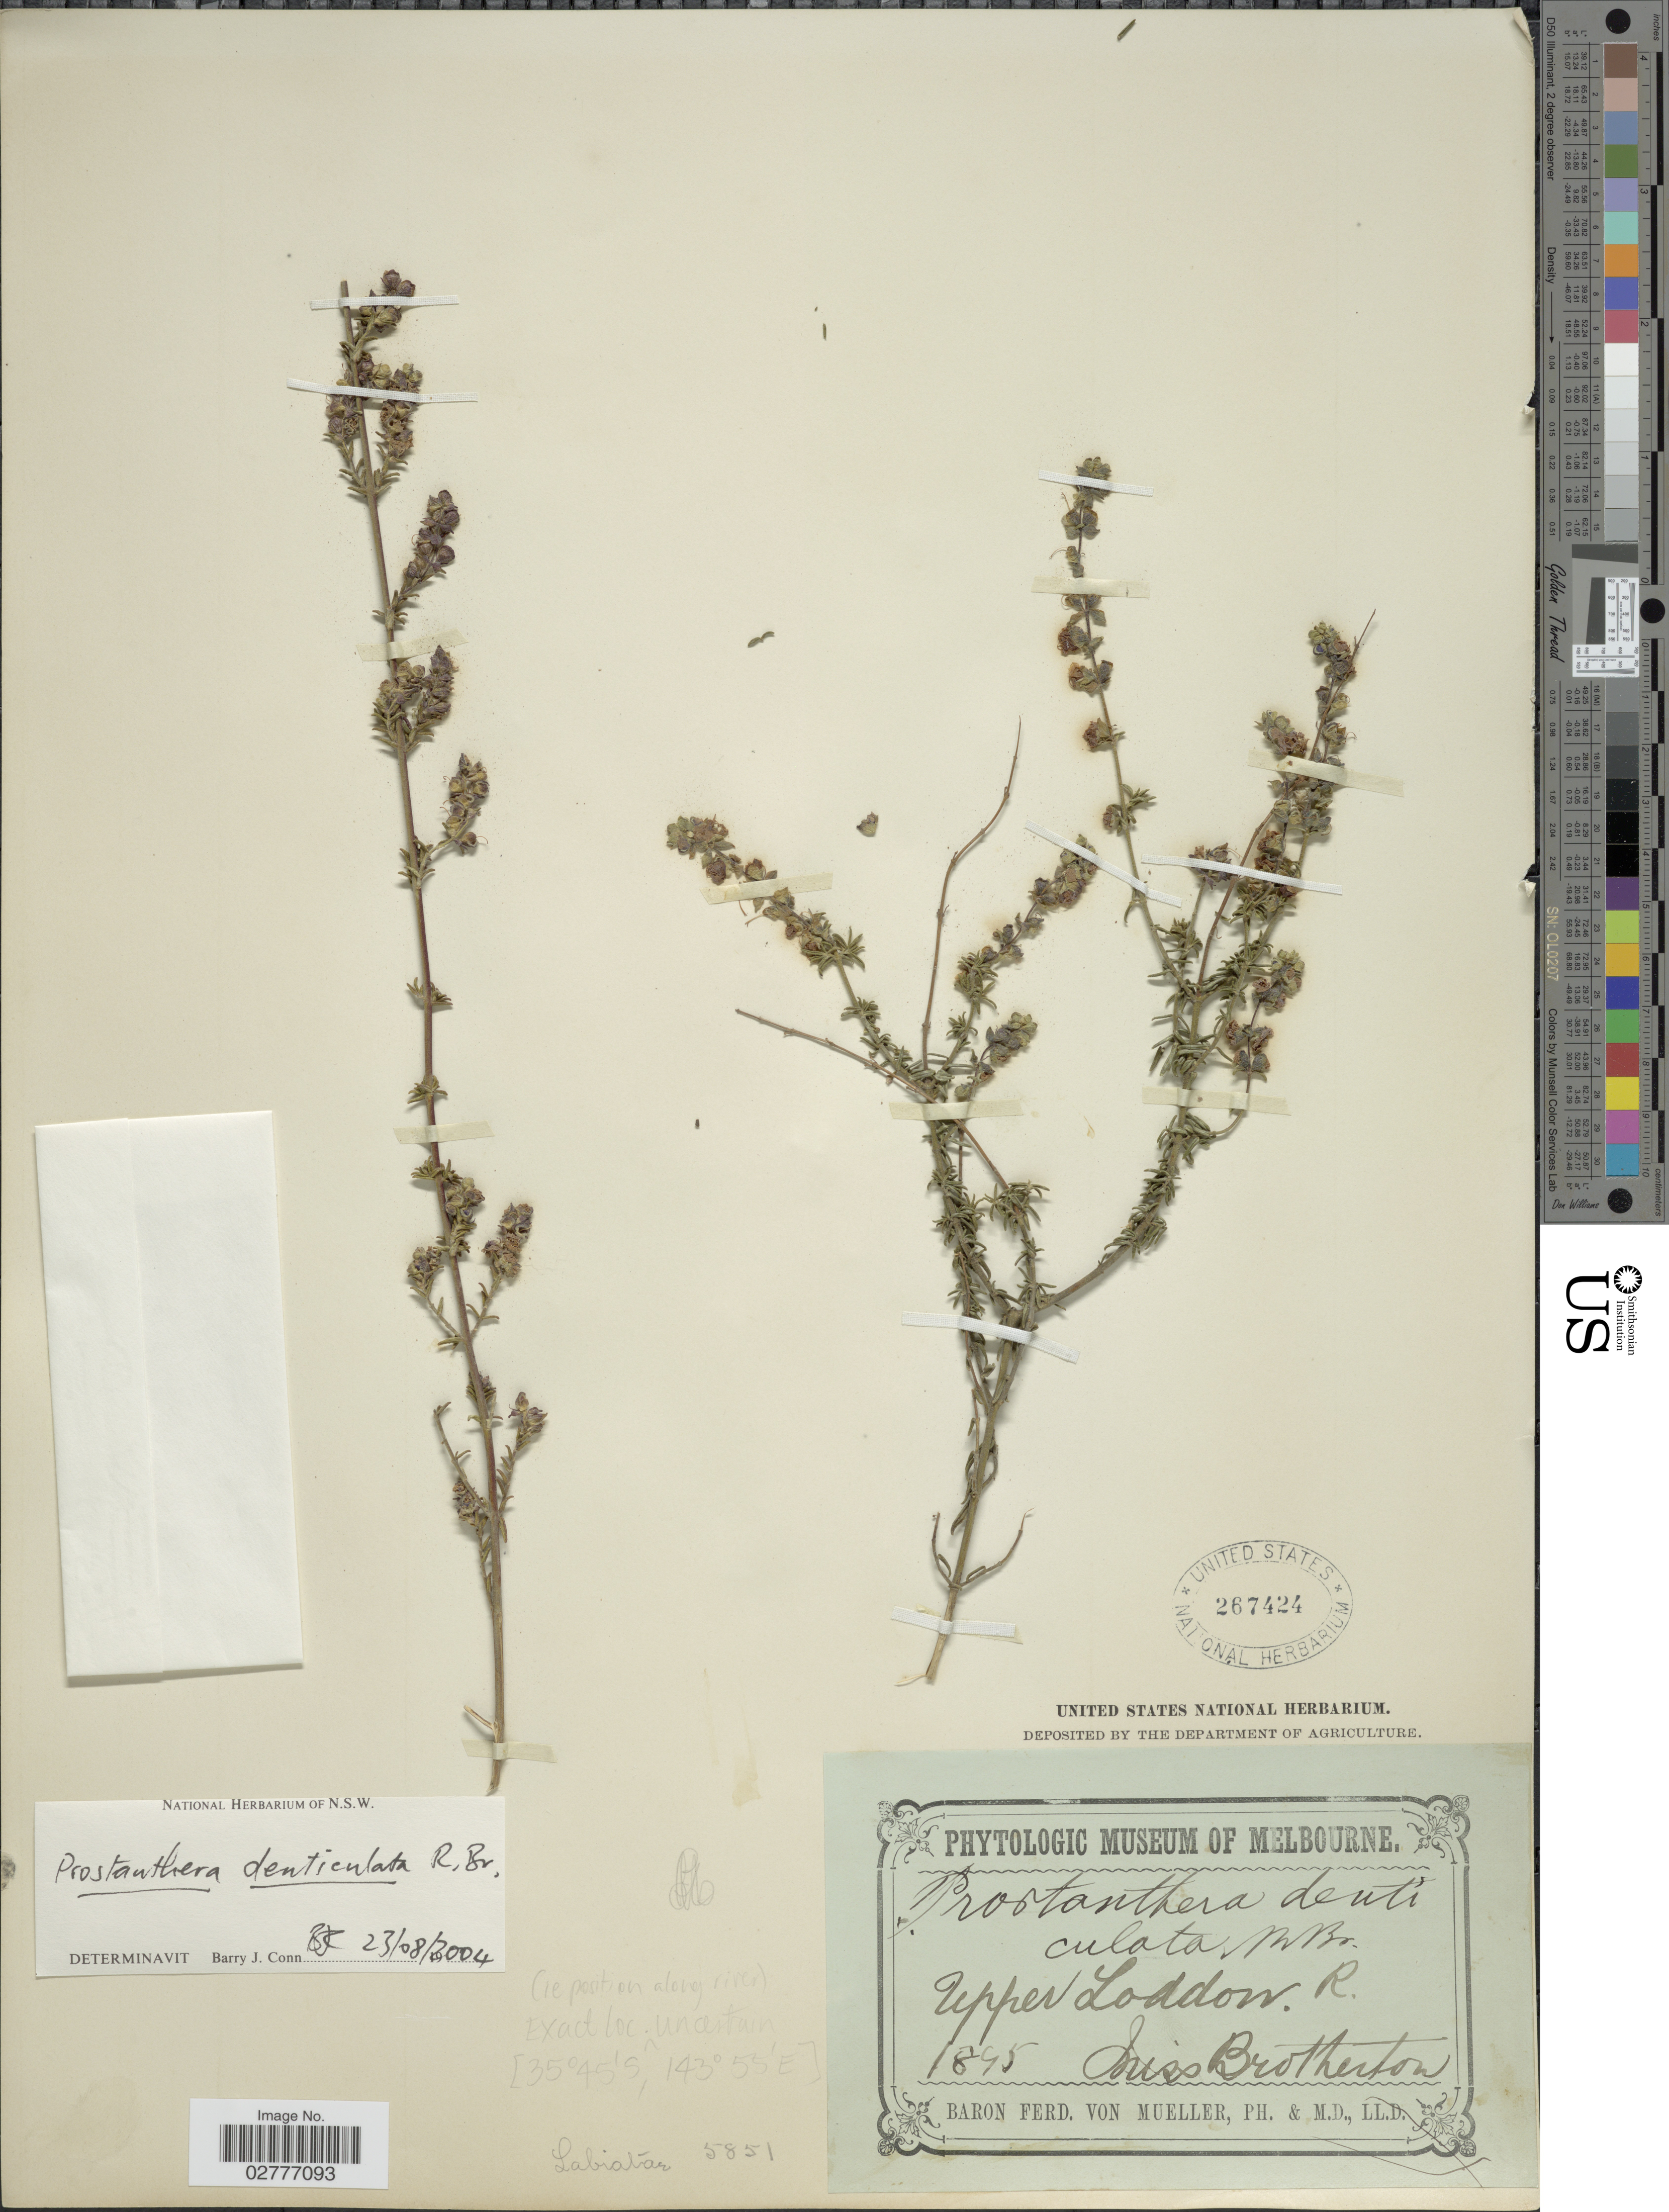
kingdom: Plantae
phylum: Tracheophyta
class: Magnoliopsida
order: Lamiales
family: Lamiaceae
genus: Prostanthera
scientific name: Prostanthera denticulata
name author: R. Br.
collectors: -. Brotherton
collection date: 1895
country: Australia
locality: Upper Loddow R.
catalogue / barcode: US 267424